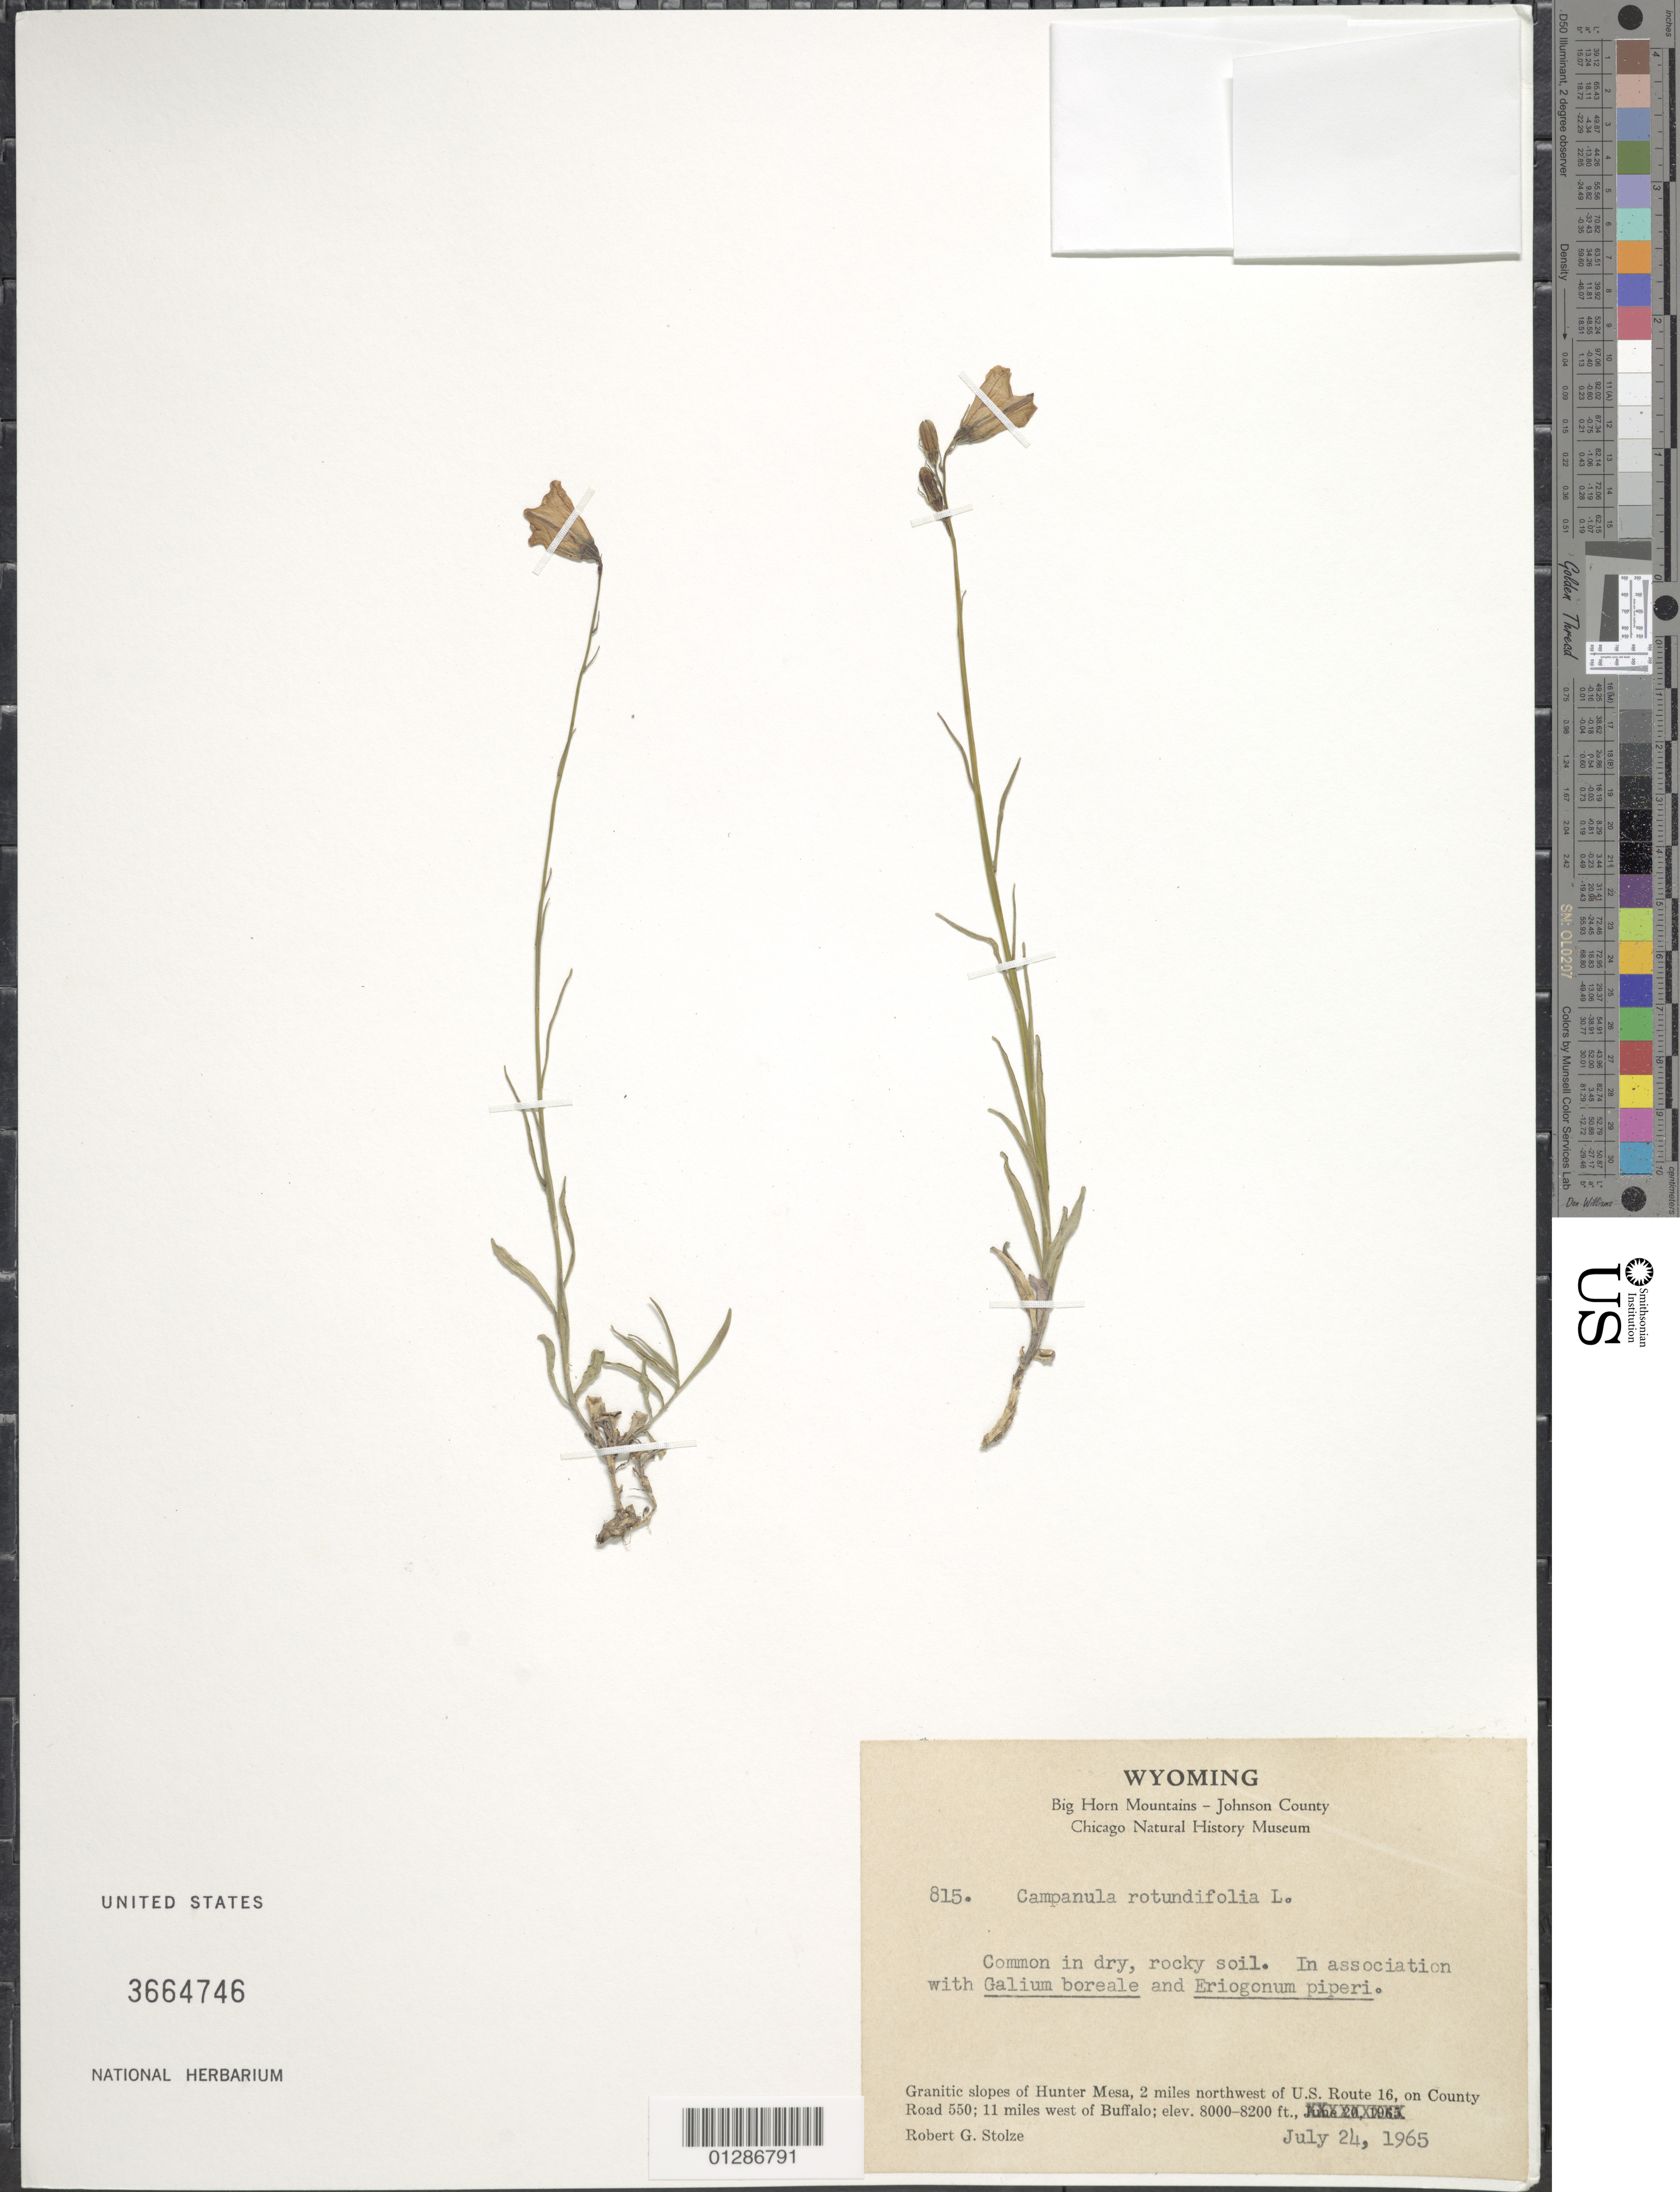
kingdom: Plantae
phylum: Tracheophyta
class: Magnoliopsida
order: Asterales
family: Campanulaceae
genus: Campanula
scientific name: Campanula rotundifolia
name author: L.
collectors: R. G. Stolze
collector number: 815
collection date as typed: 24 Jul 1965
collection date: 1965-07-24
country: United States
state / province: Wyoming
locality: Hunter Mesa, 2 mi NW of U.S. Route 16, on County Road 550; 11 mi W of Buffalo.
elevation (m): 2438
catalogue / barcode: US 3664746